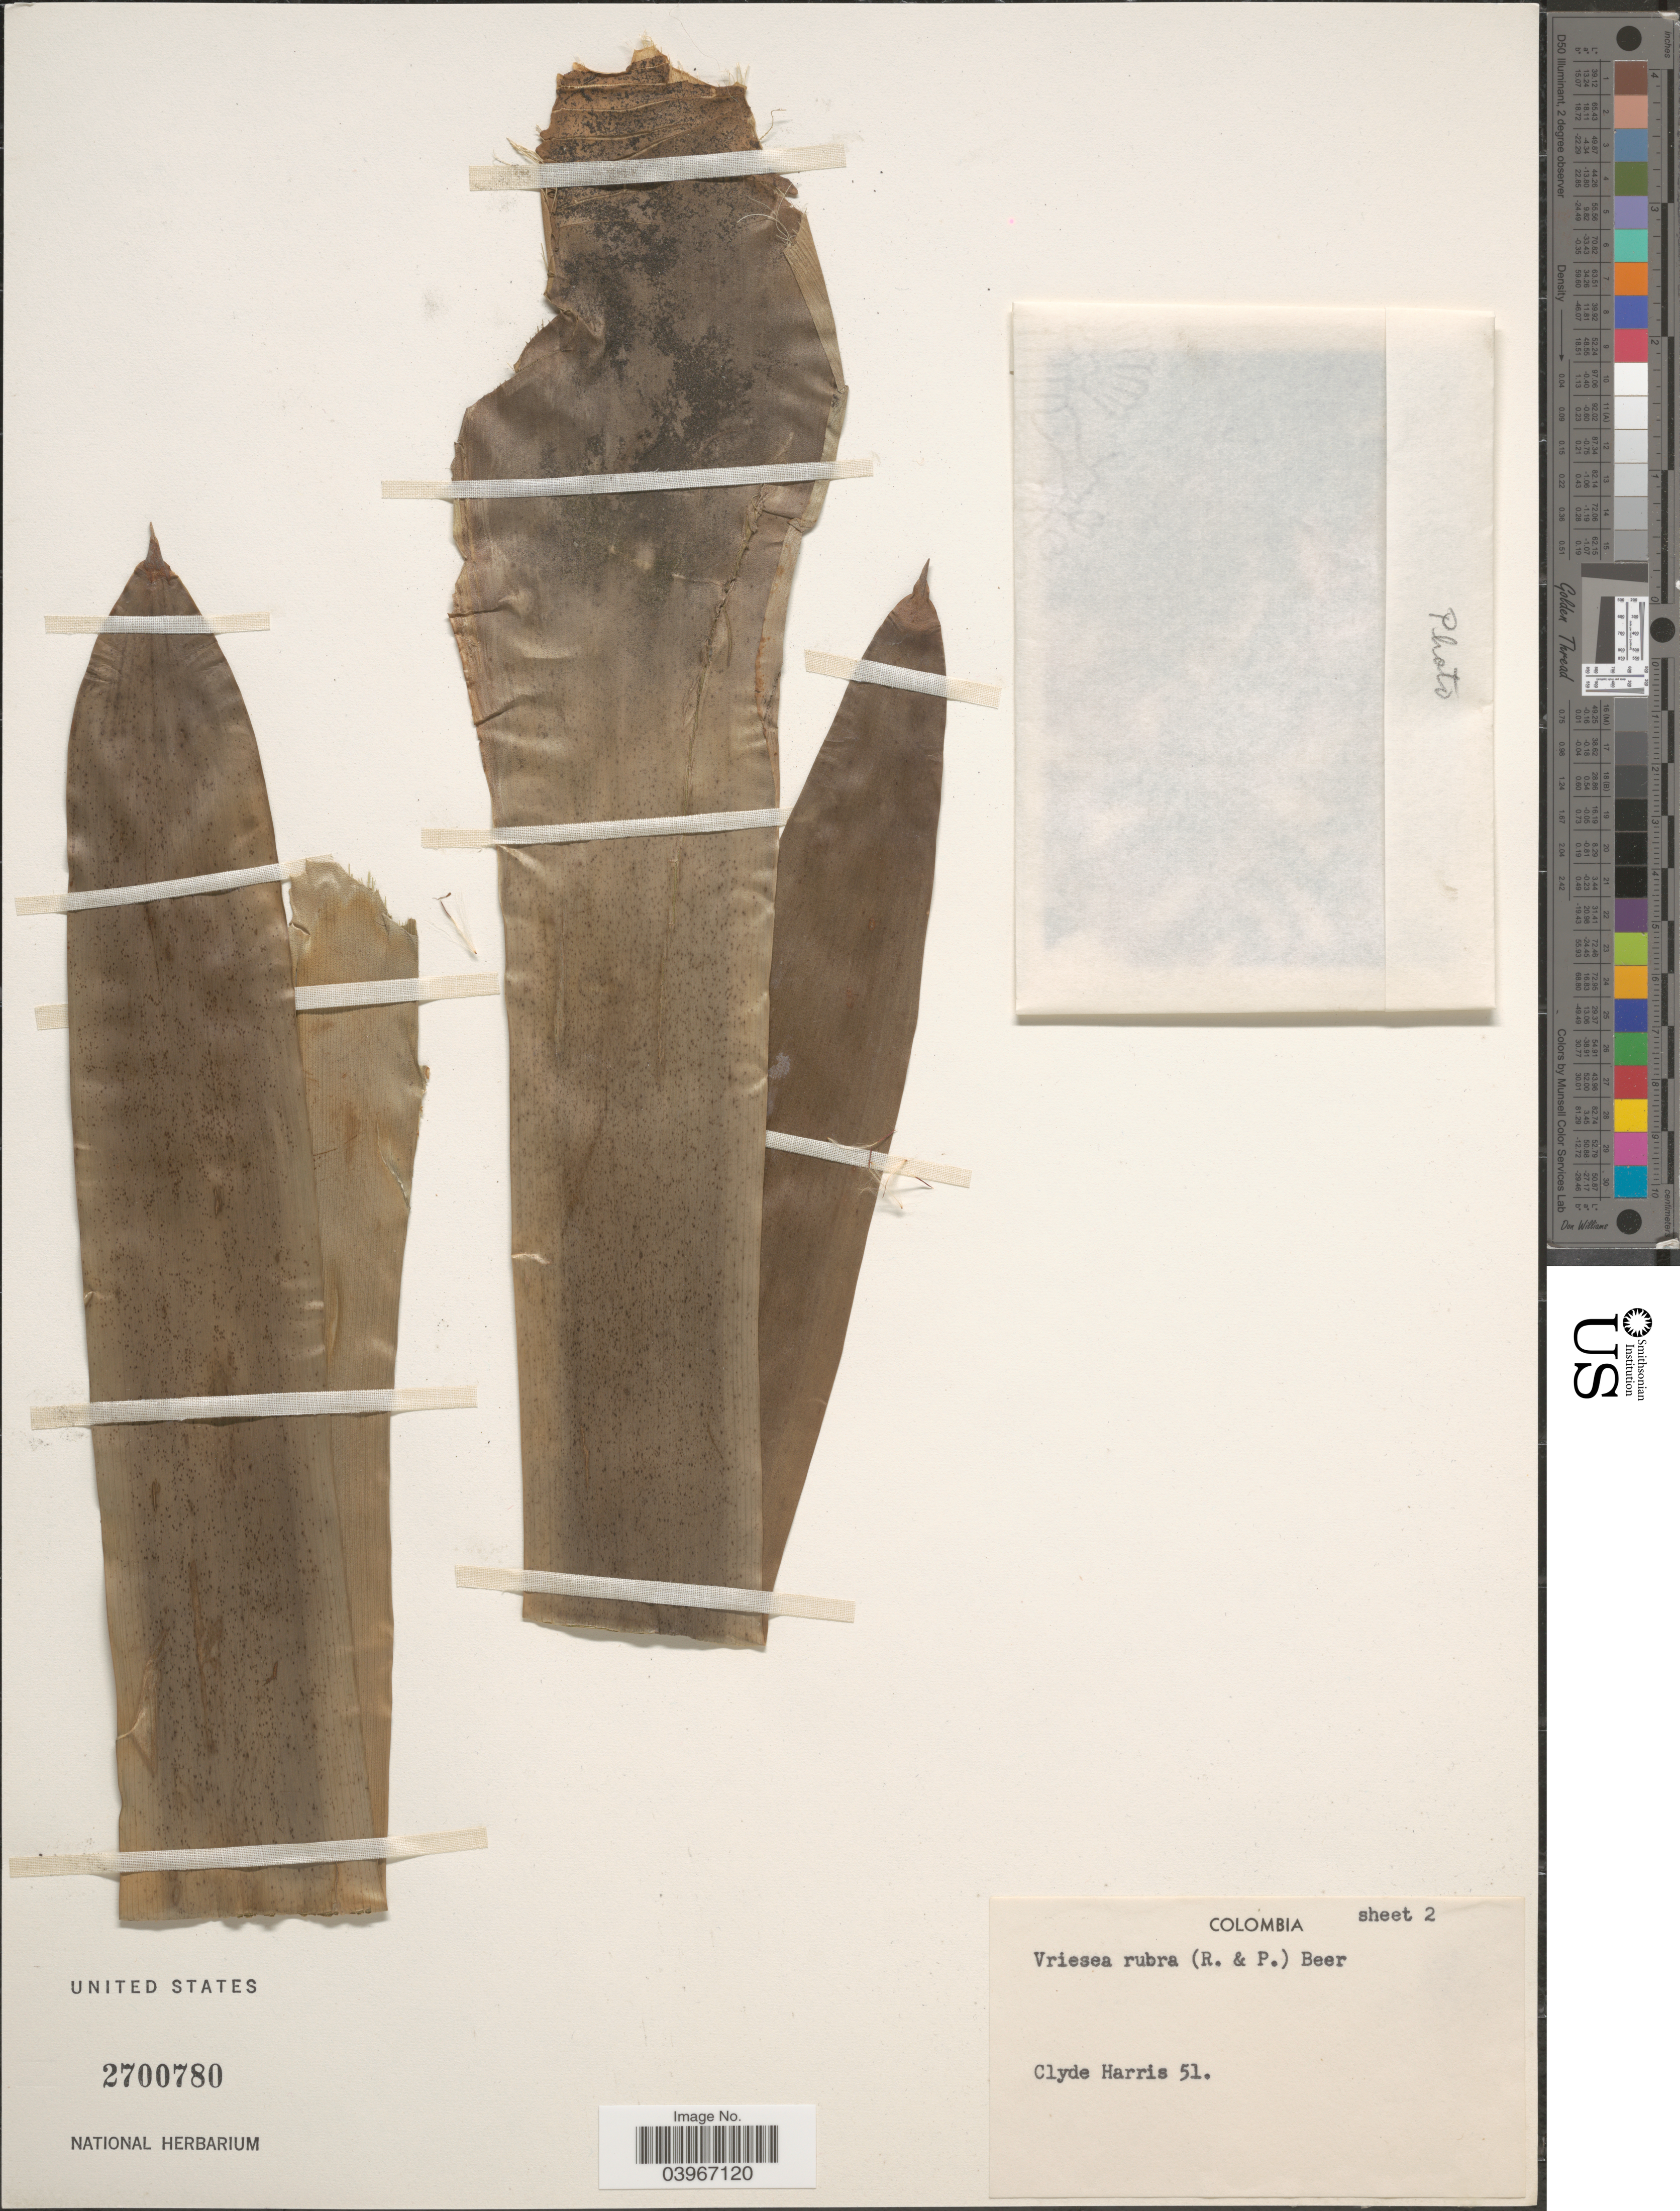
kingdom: Plantae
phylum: Tracheophyta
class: Liliopsida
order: Poales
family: Bromeliaceae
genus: Vriesea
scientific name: Vriesea rubra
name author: (Ruiz & Pav.) Beer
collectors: C. Harris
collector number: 51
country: Colombia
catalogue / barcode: US 2700780